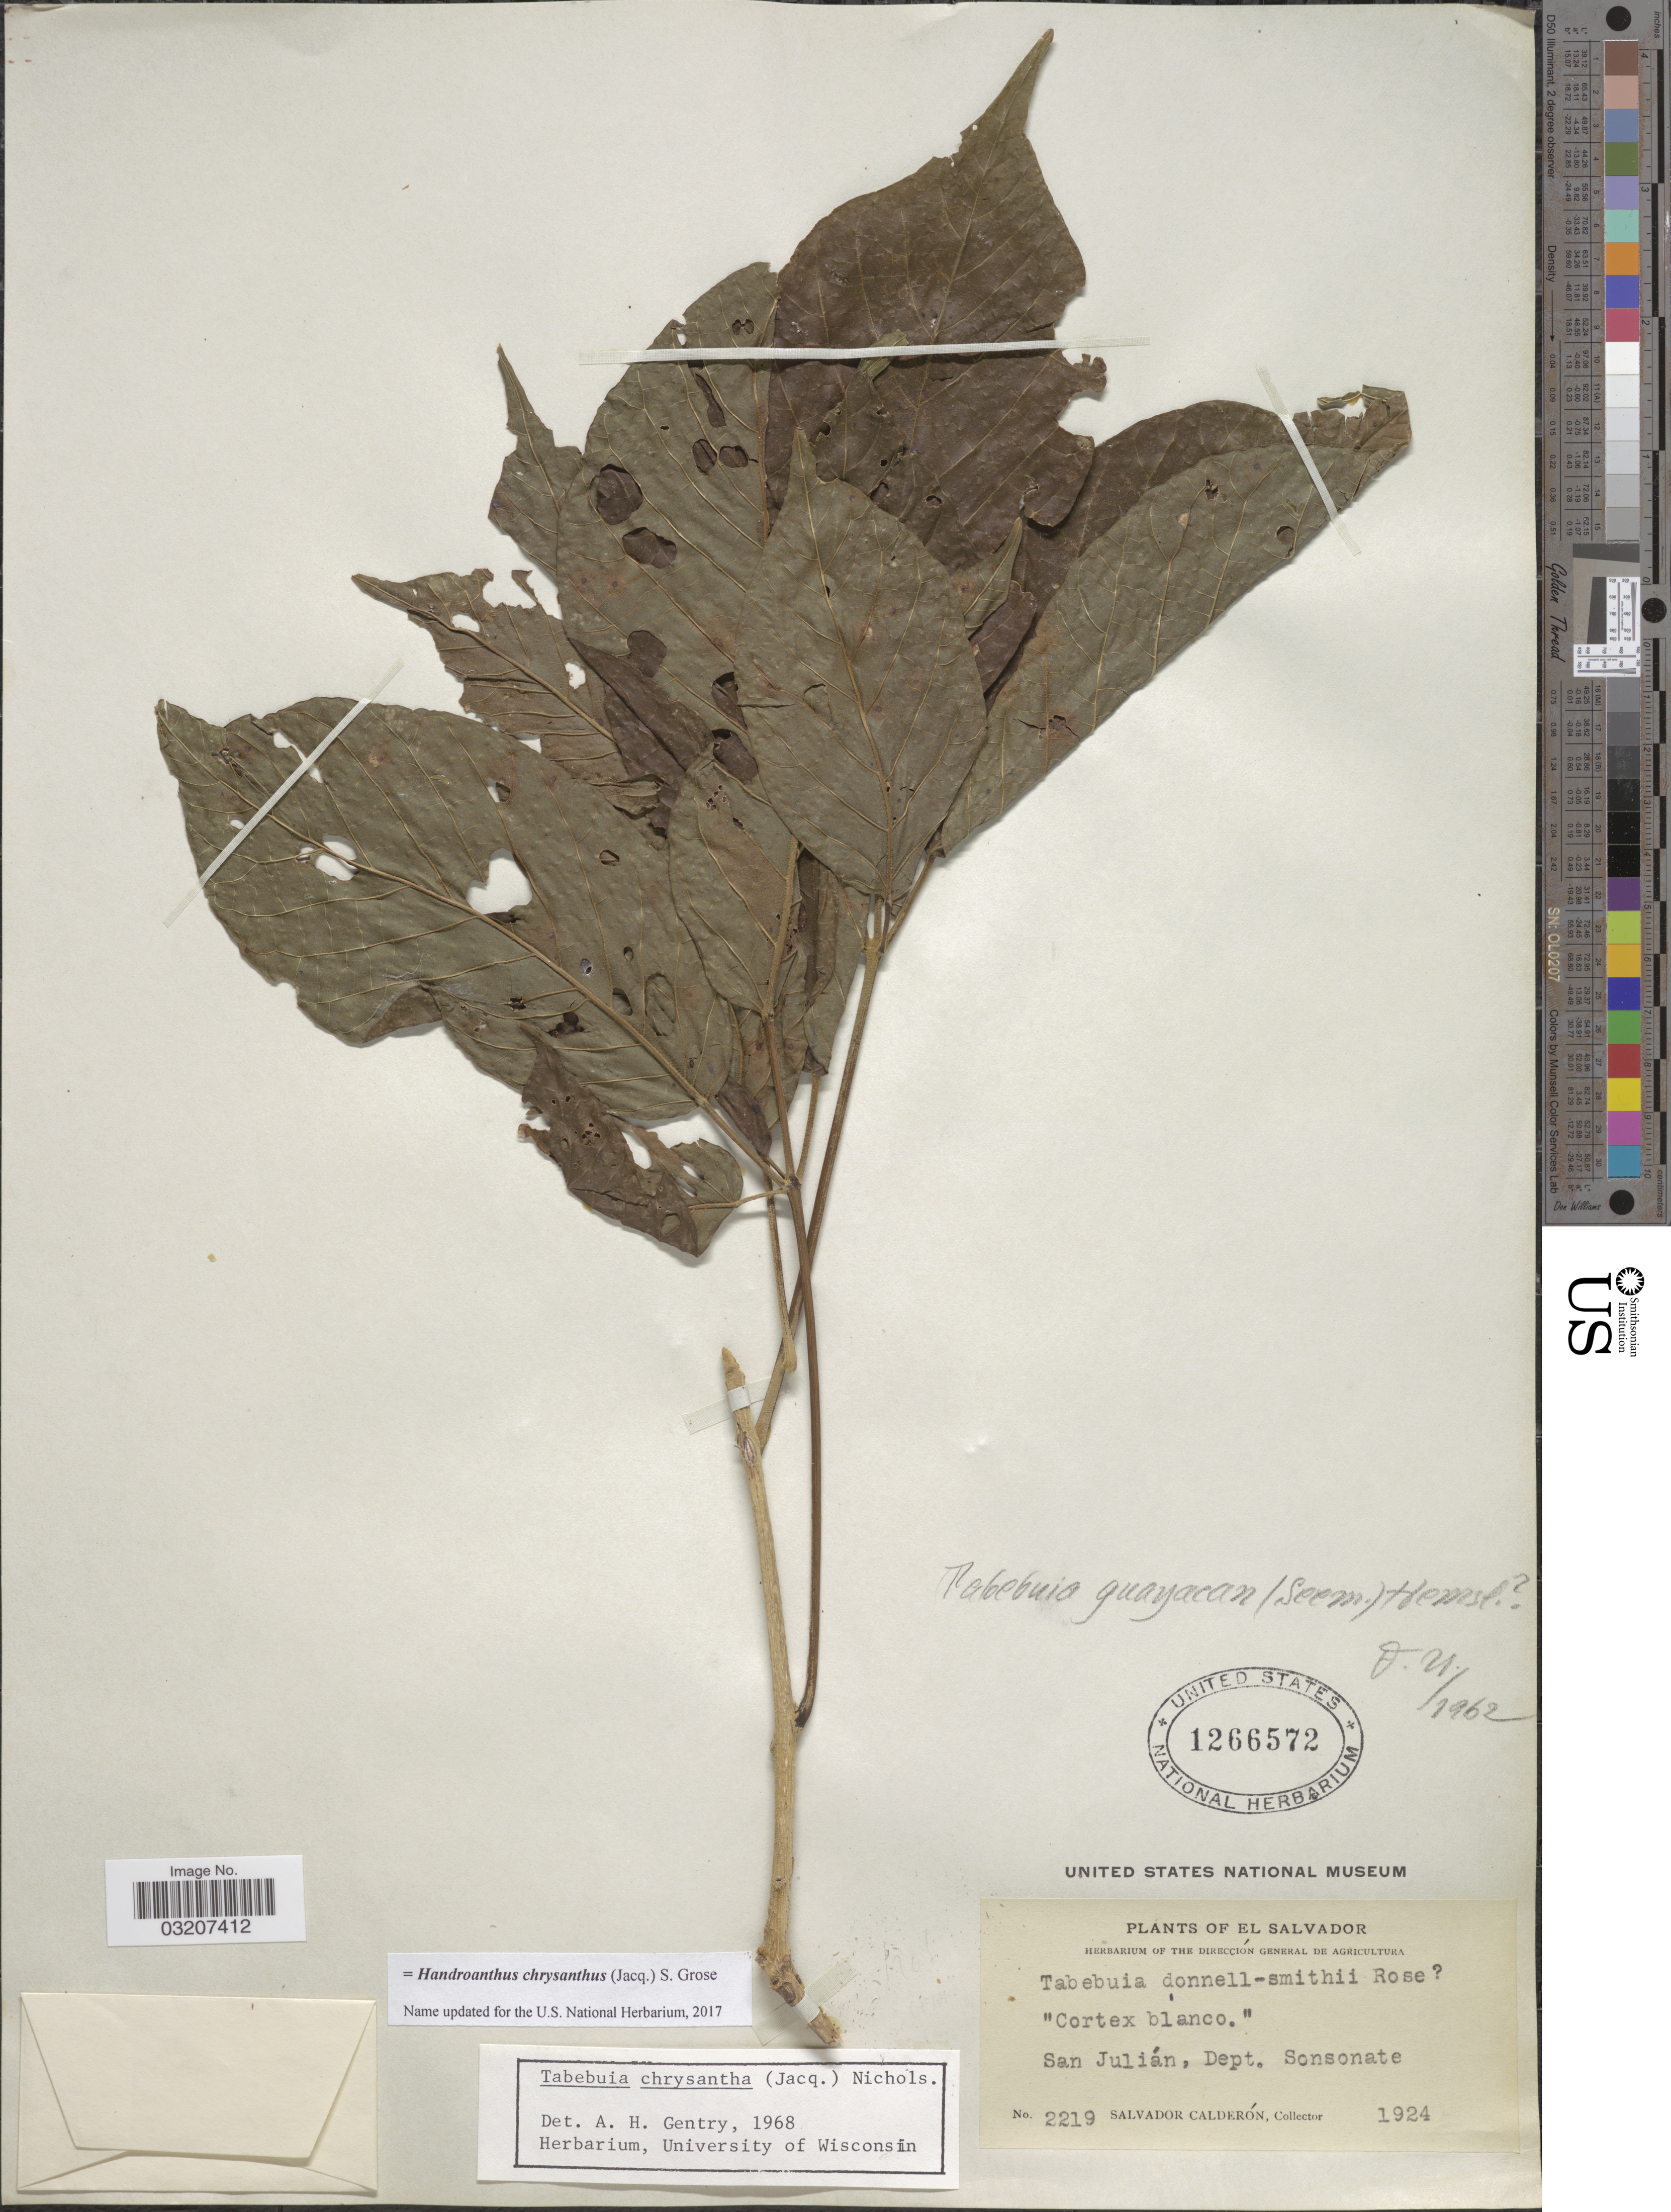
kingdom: Plantae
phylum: Tracheophyta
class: Magnoliopsida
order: Lamiales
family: Bignoniaceae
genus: Handroanthus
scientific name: Handroanthus chrysanthus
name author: (Jacq.) S.O. Grose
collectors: S. Calderón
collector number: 2219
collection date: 1924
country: El Salvador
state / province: Sonsonate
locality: San Julián, Dept. Sonsonate.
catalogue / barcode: US 1266572